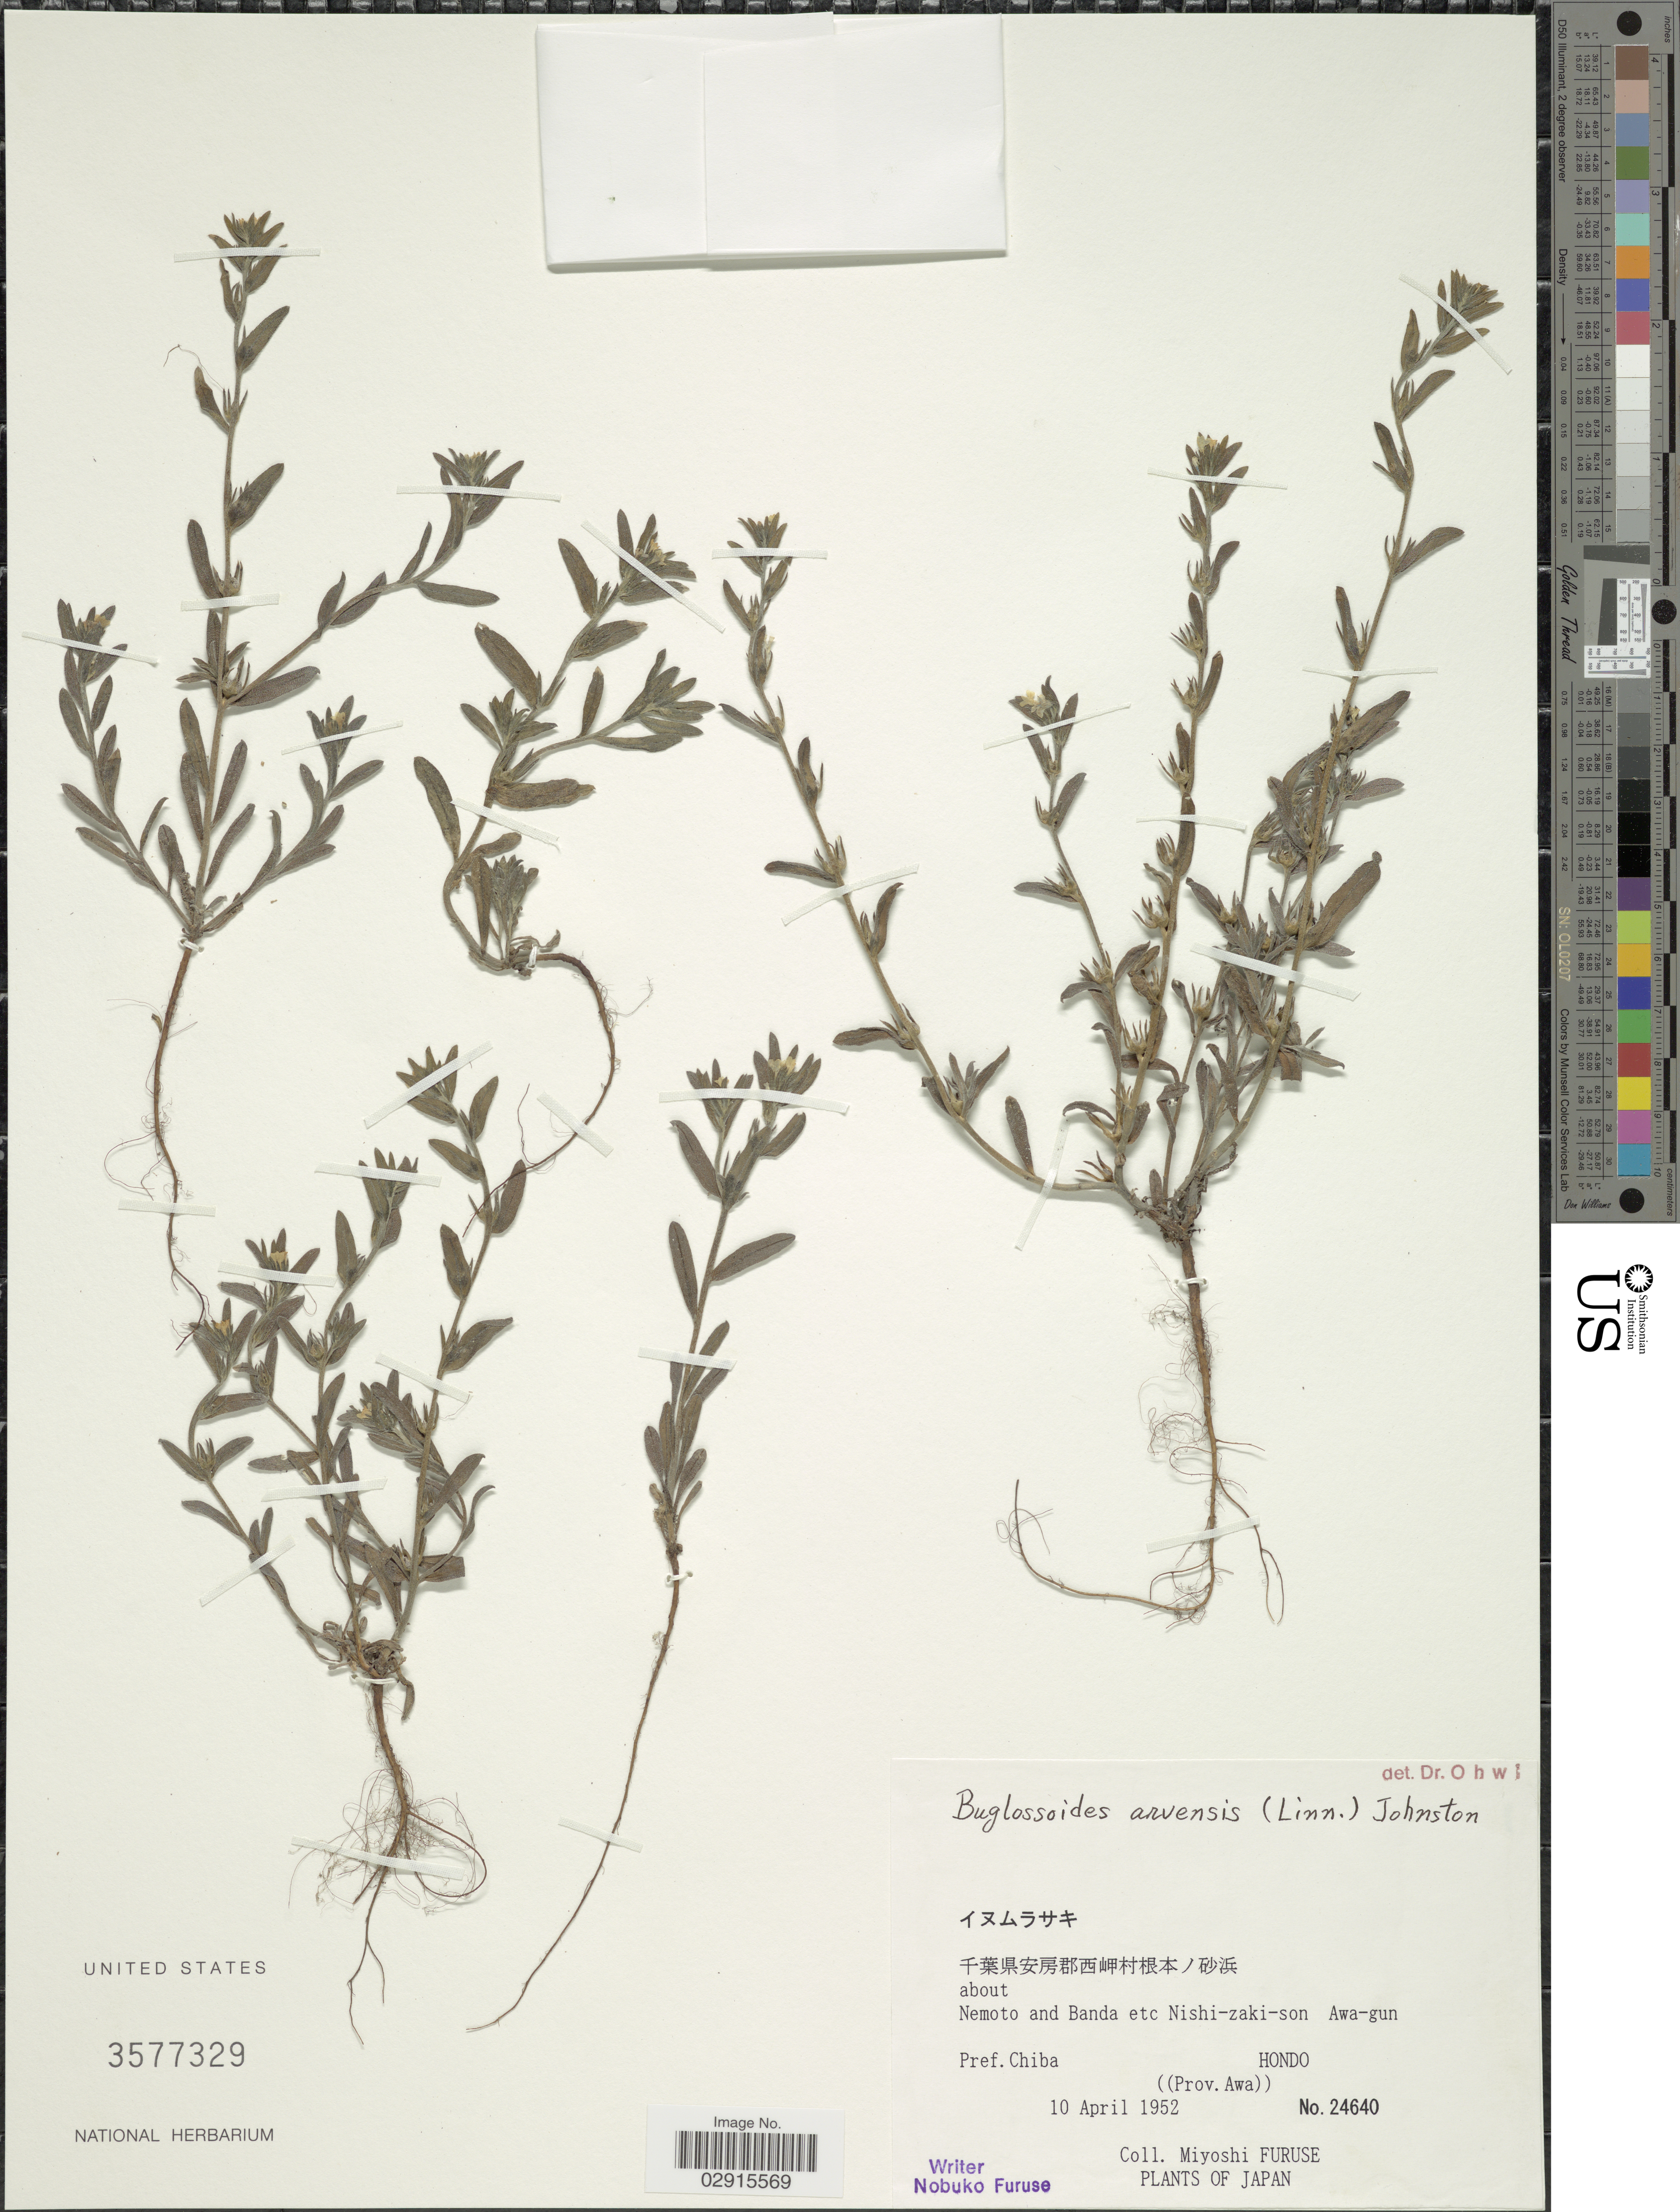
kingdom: Plantae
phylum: Tracheophyta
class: Magnoliopsida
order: Boraginales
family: Boraginaceae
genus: Buglossoides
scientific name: Buglossoides arvensis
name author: (L.) I.M. Johnst.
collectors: M. Furuse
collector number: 24640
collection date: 1952-04-10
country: Japan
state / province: Tiba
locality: About Nemoto and Banda etc Nishi-zaki-son Awa-gun, Pref. Chiba, Hondo (Prov. Awa).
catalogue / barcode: US 3577329